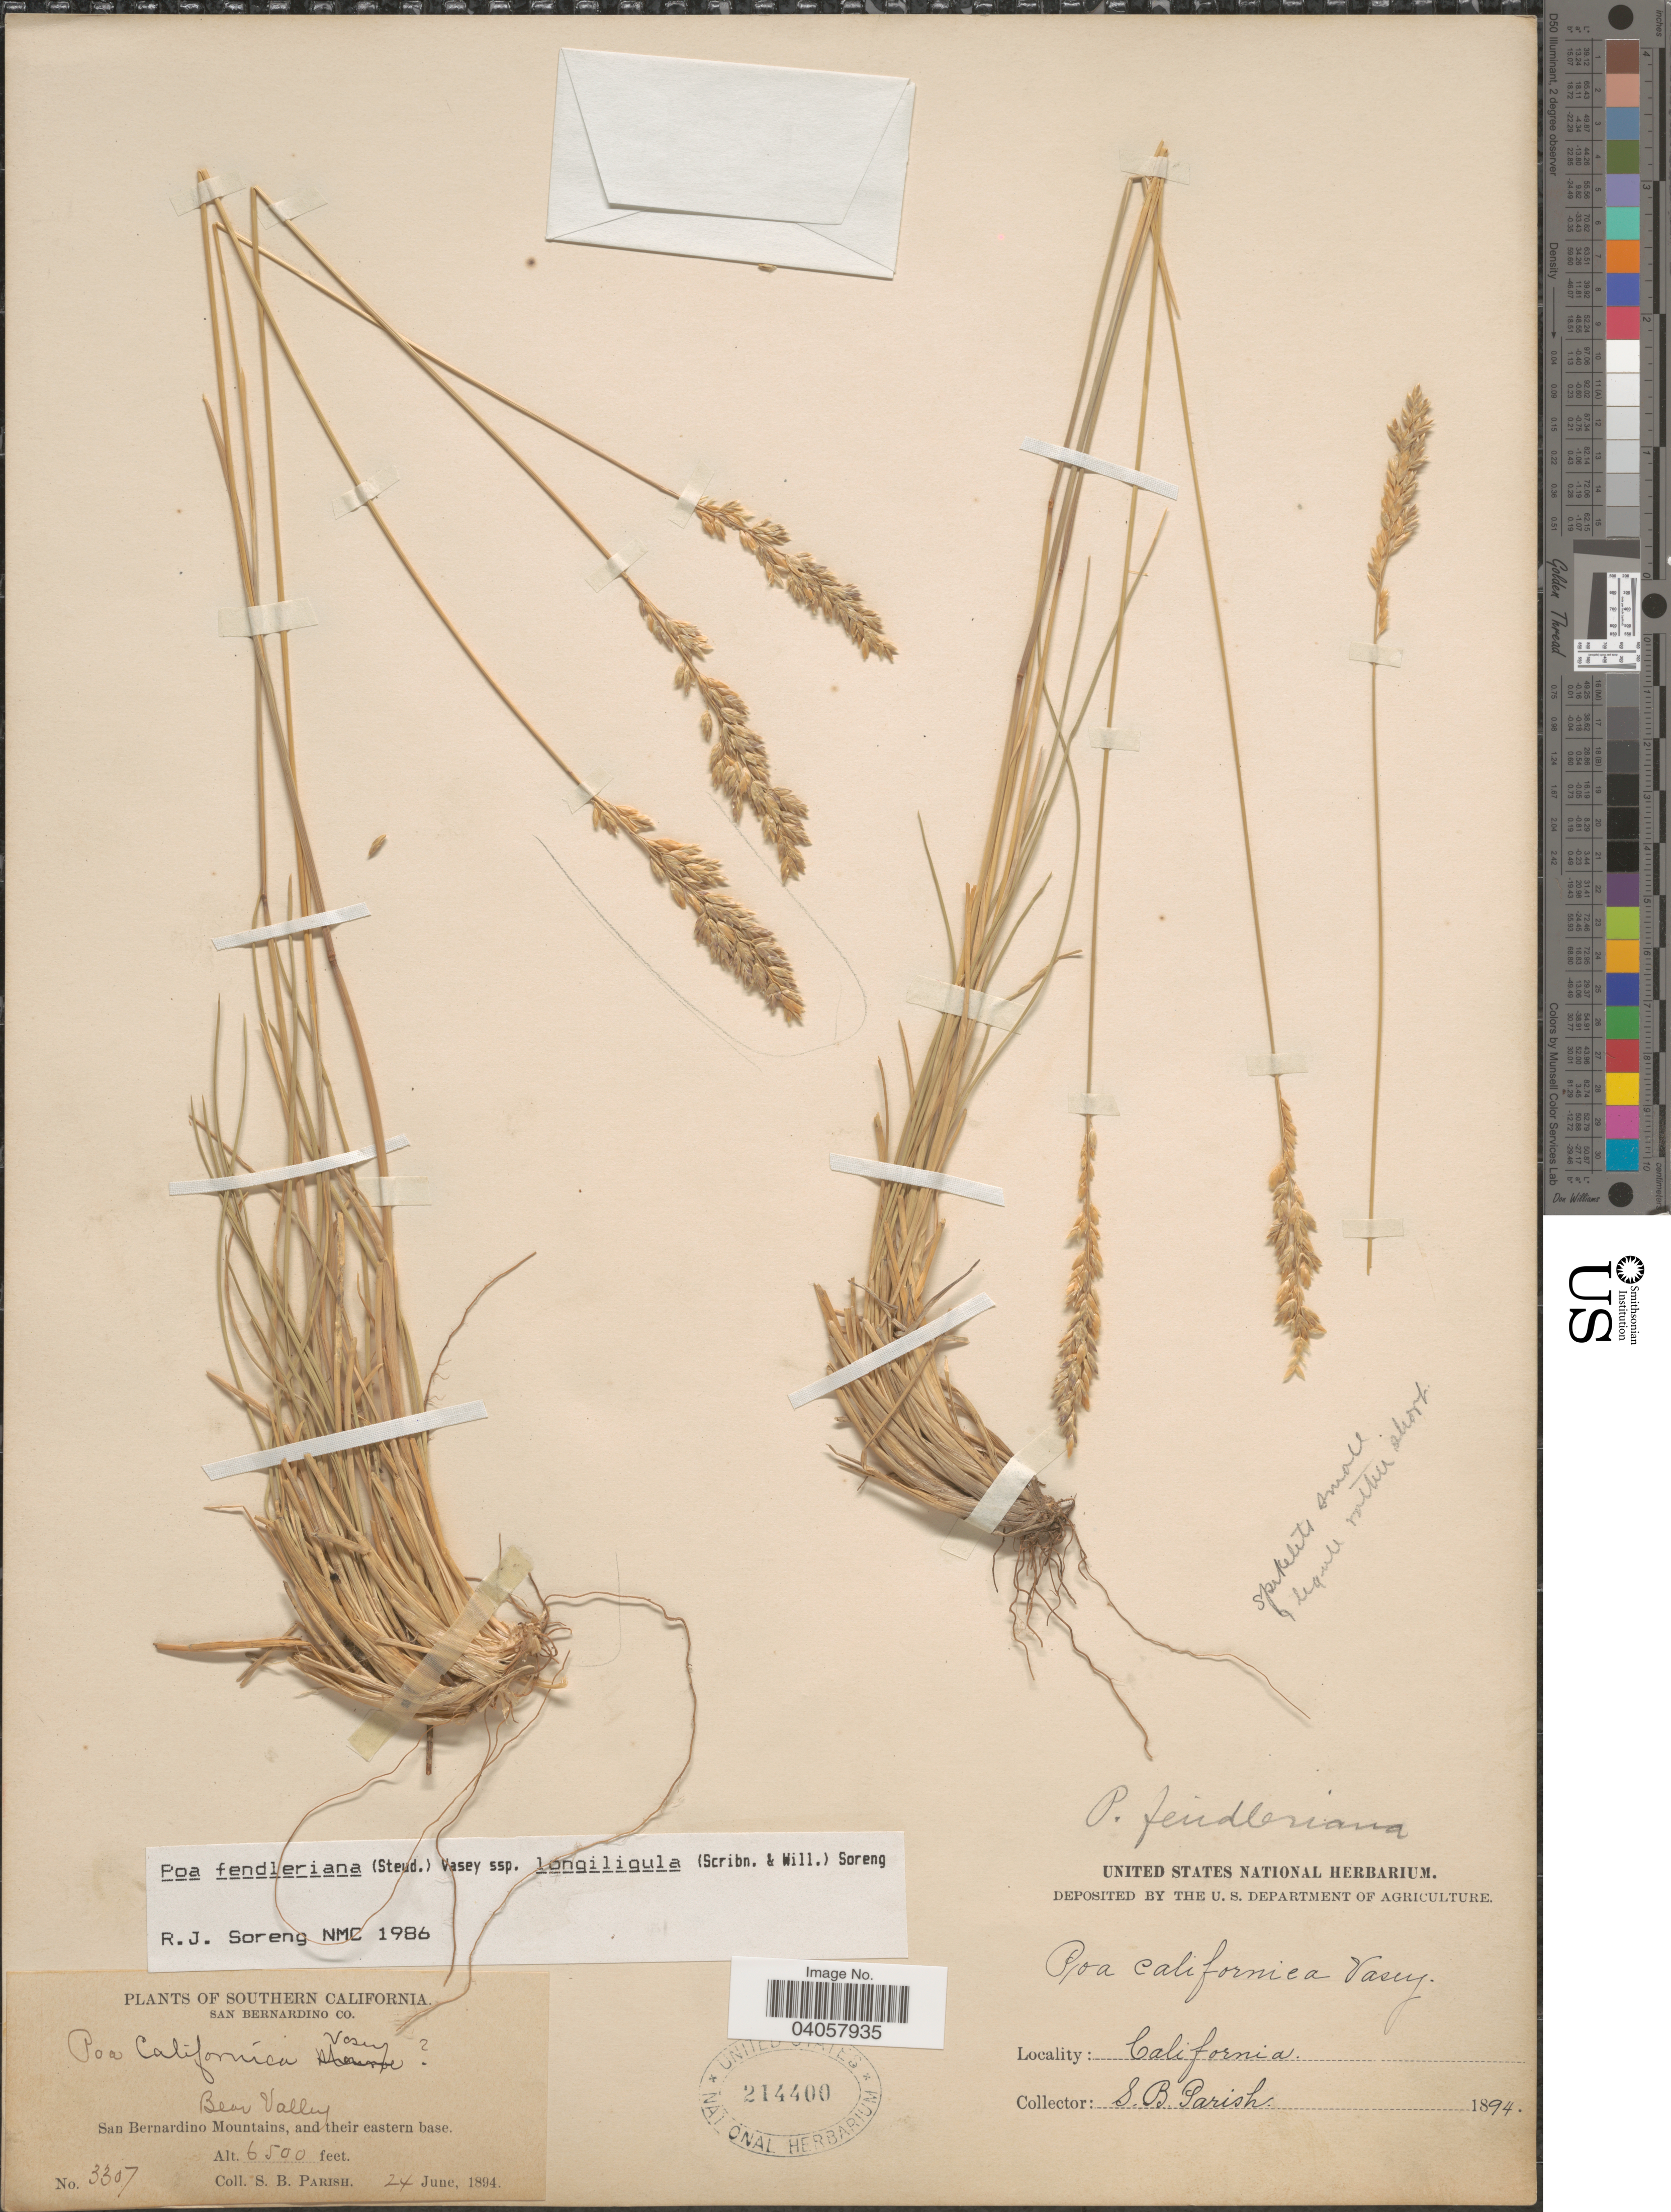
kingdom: Plantae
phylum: Tracheophyta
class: Liliopsida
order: Poales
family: Poaceae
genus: Poa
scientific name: Poa fendleriana subsp. longiligula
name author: (Scribn. & T.A. Williams) Soreng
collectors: S. B. Parish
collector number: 3307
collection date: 1894-06-24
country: United States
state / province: California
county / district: San Bernardino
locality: Southern California. San Bernardino Co. Bear Valley. San Bernardino Mountains, and their eastern base.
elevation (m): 1981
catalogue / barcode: US 214400